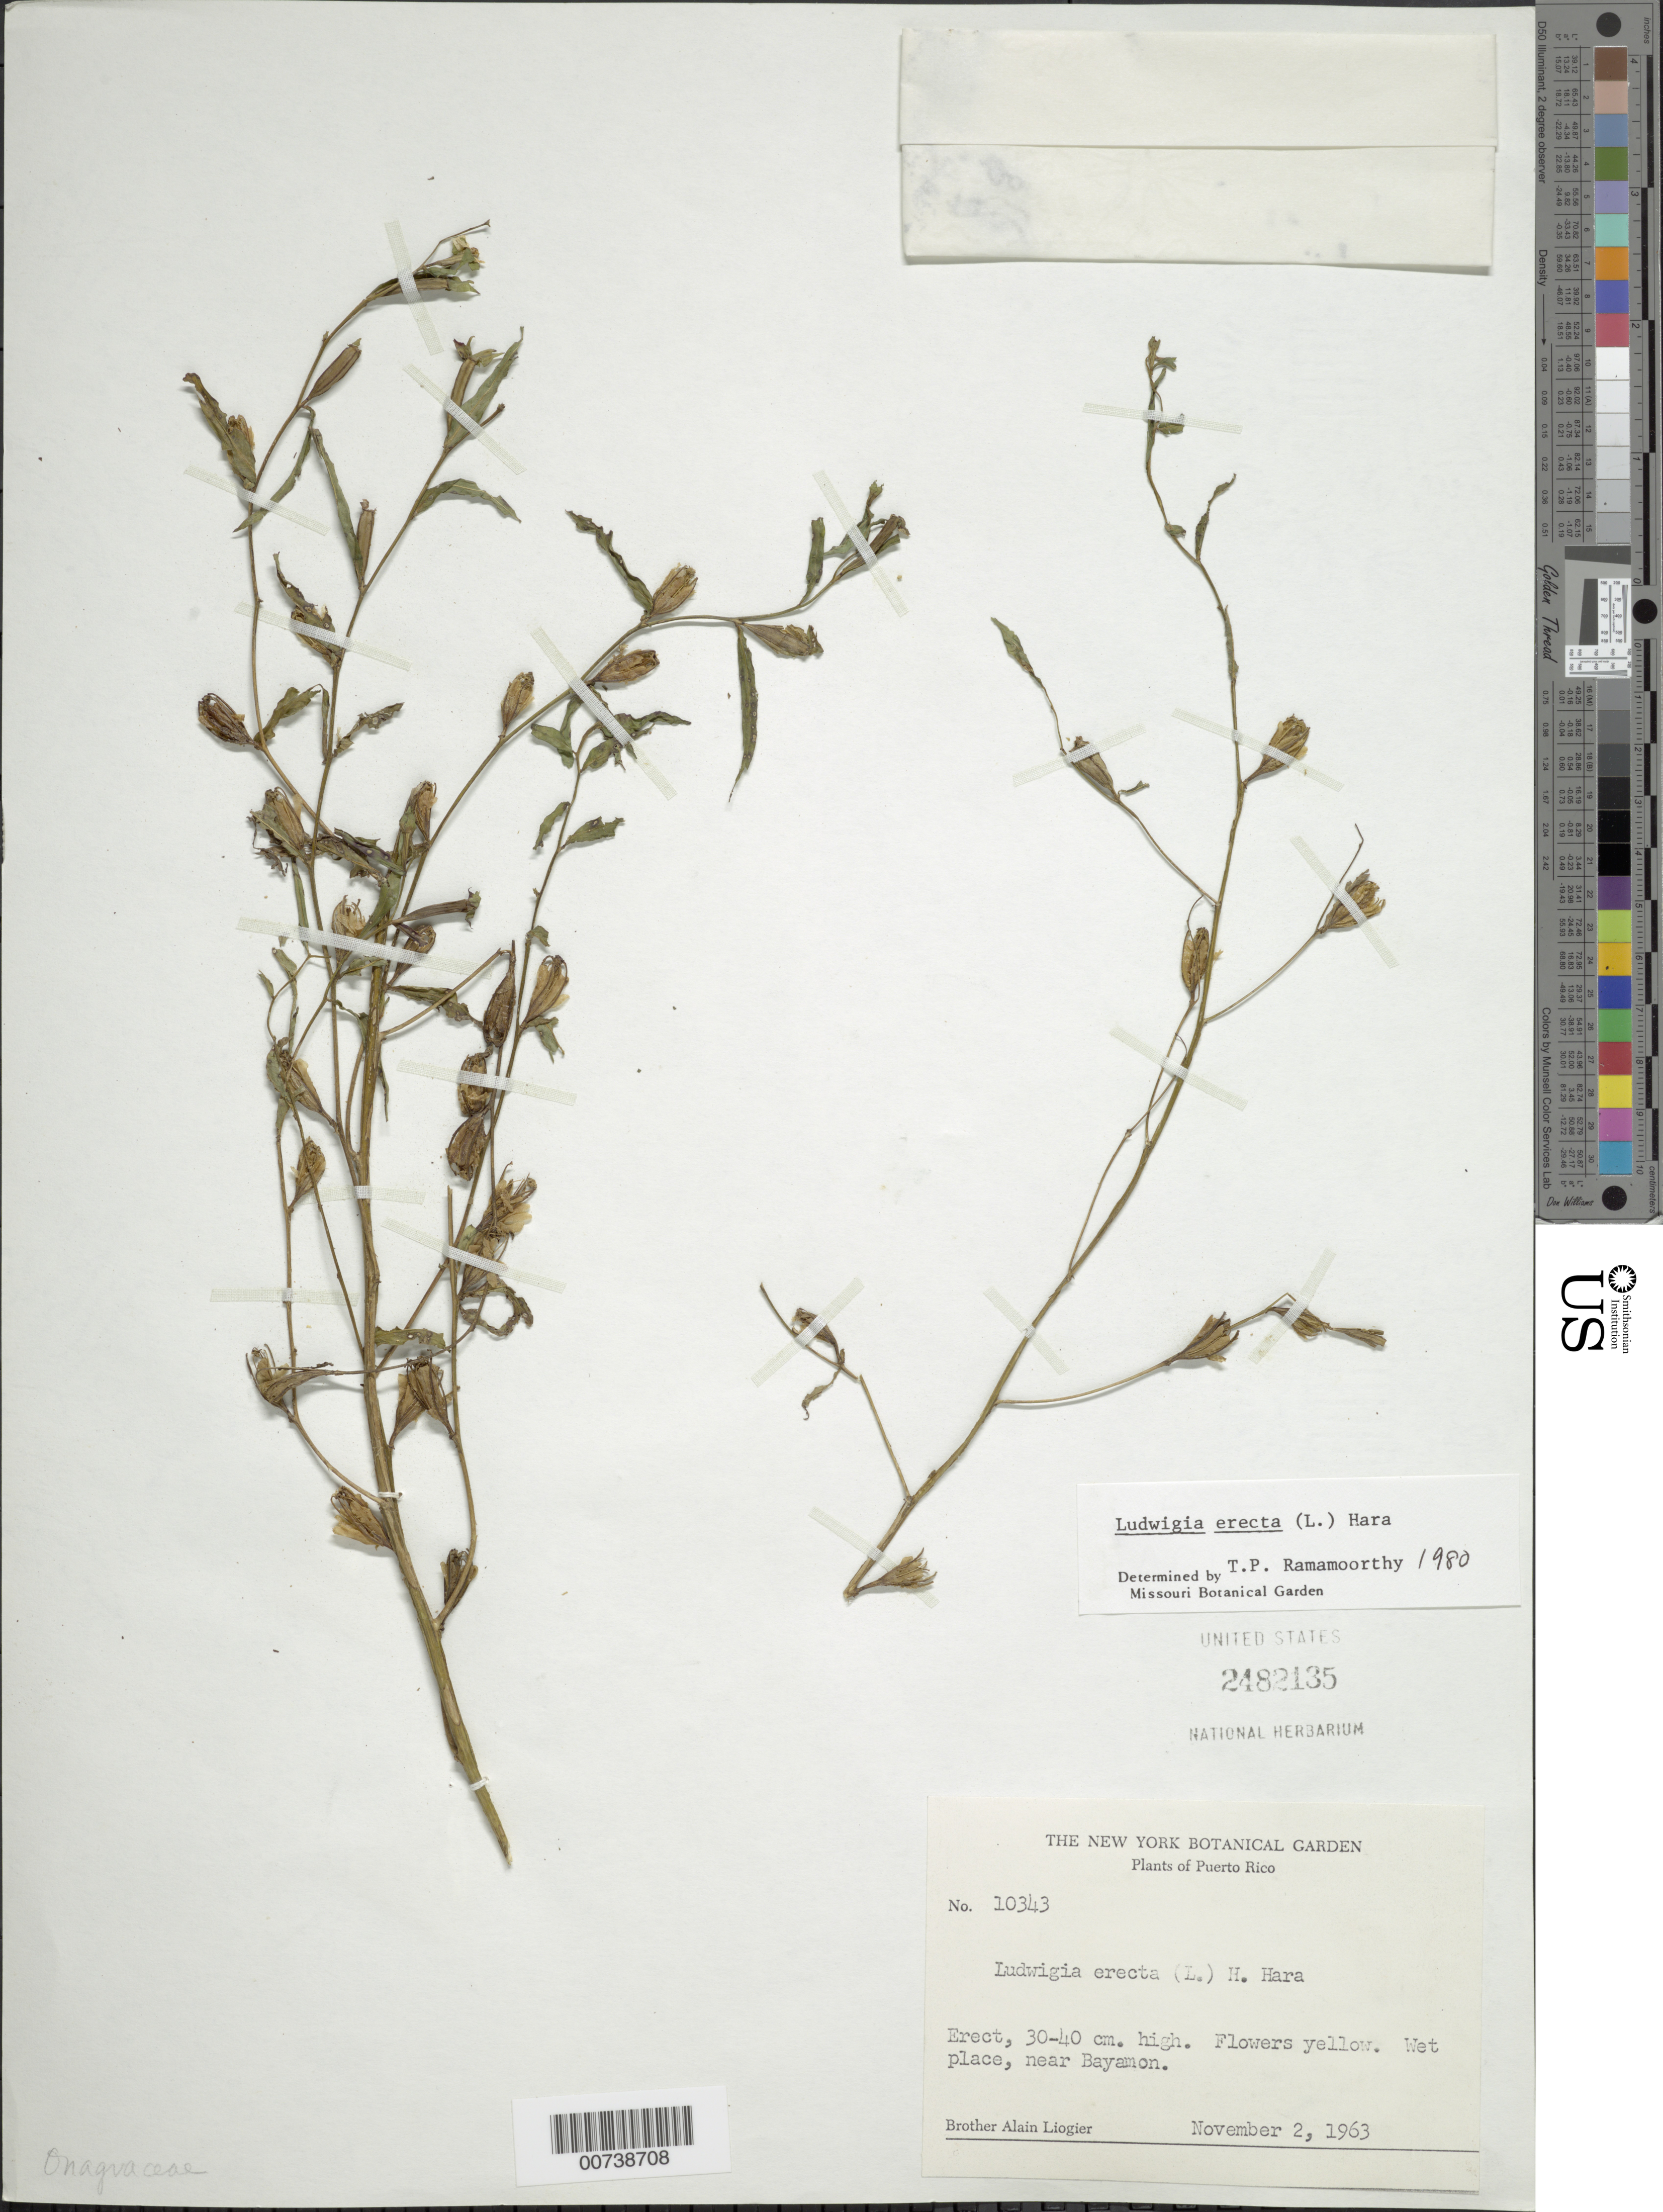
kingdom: Plantae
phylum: Tracheophyta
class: Magnoliopsida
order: Myrtales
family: Onagraceae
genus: Ludwigia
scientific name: Ludwigia erecta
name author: (L.) H. Hara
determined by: Ramamoorthy, T. P.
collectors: A. H. Liogier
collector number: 10343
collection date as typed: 02 Nov 1963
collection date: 1963-11-02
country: Puerto Rico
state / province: Bayamón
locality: Near Bayamón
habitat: Wet place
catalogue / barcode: US 2482135